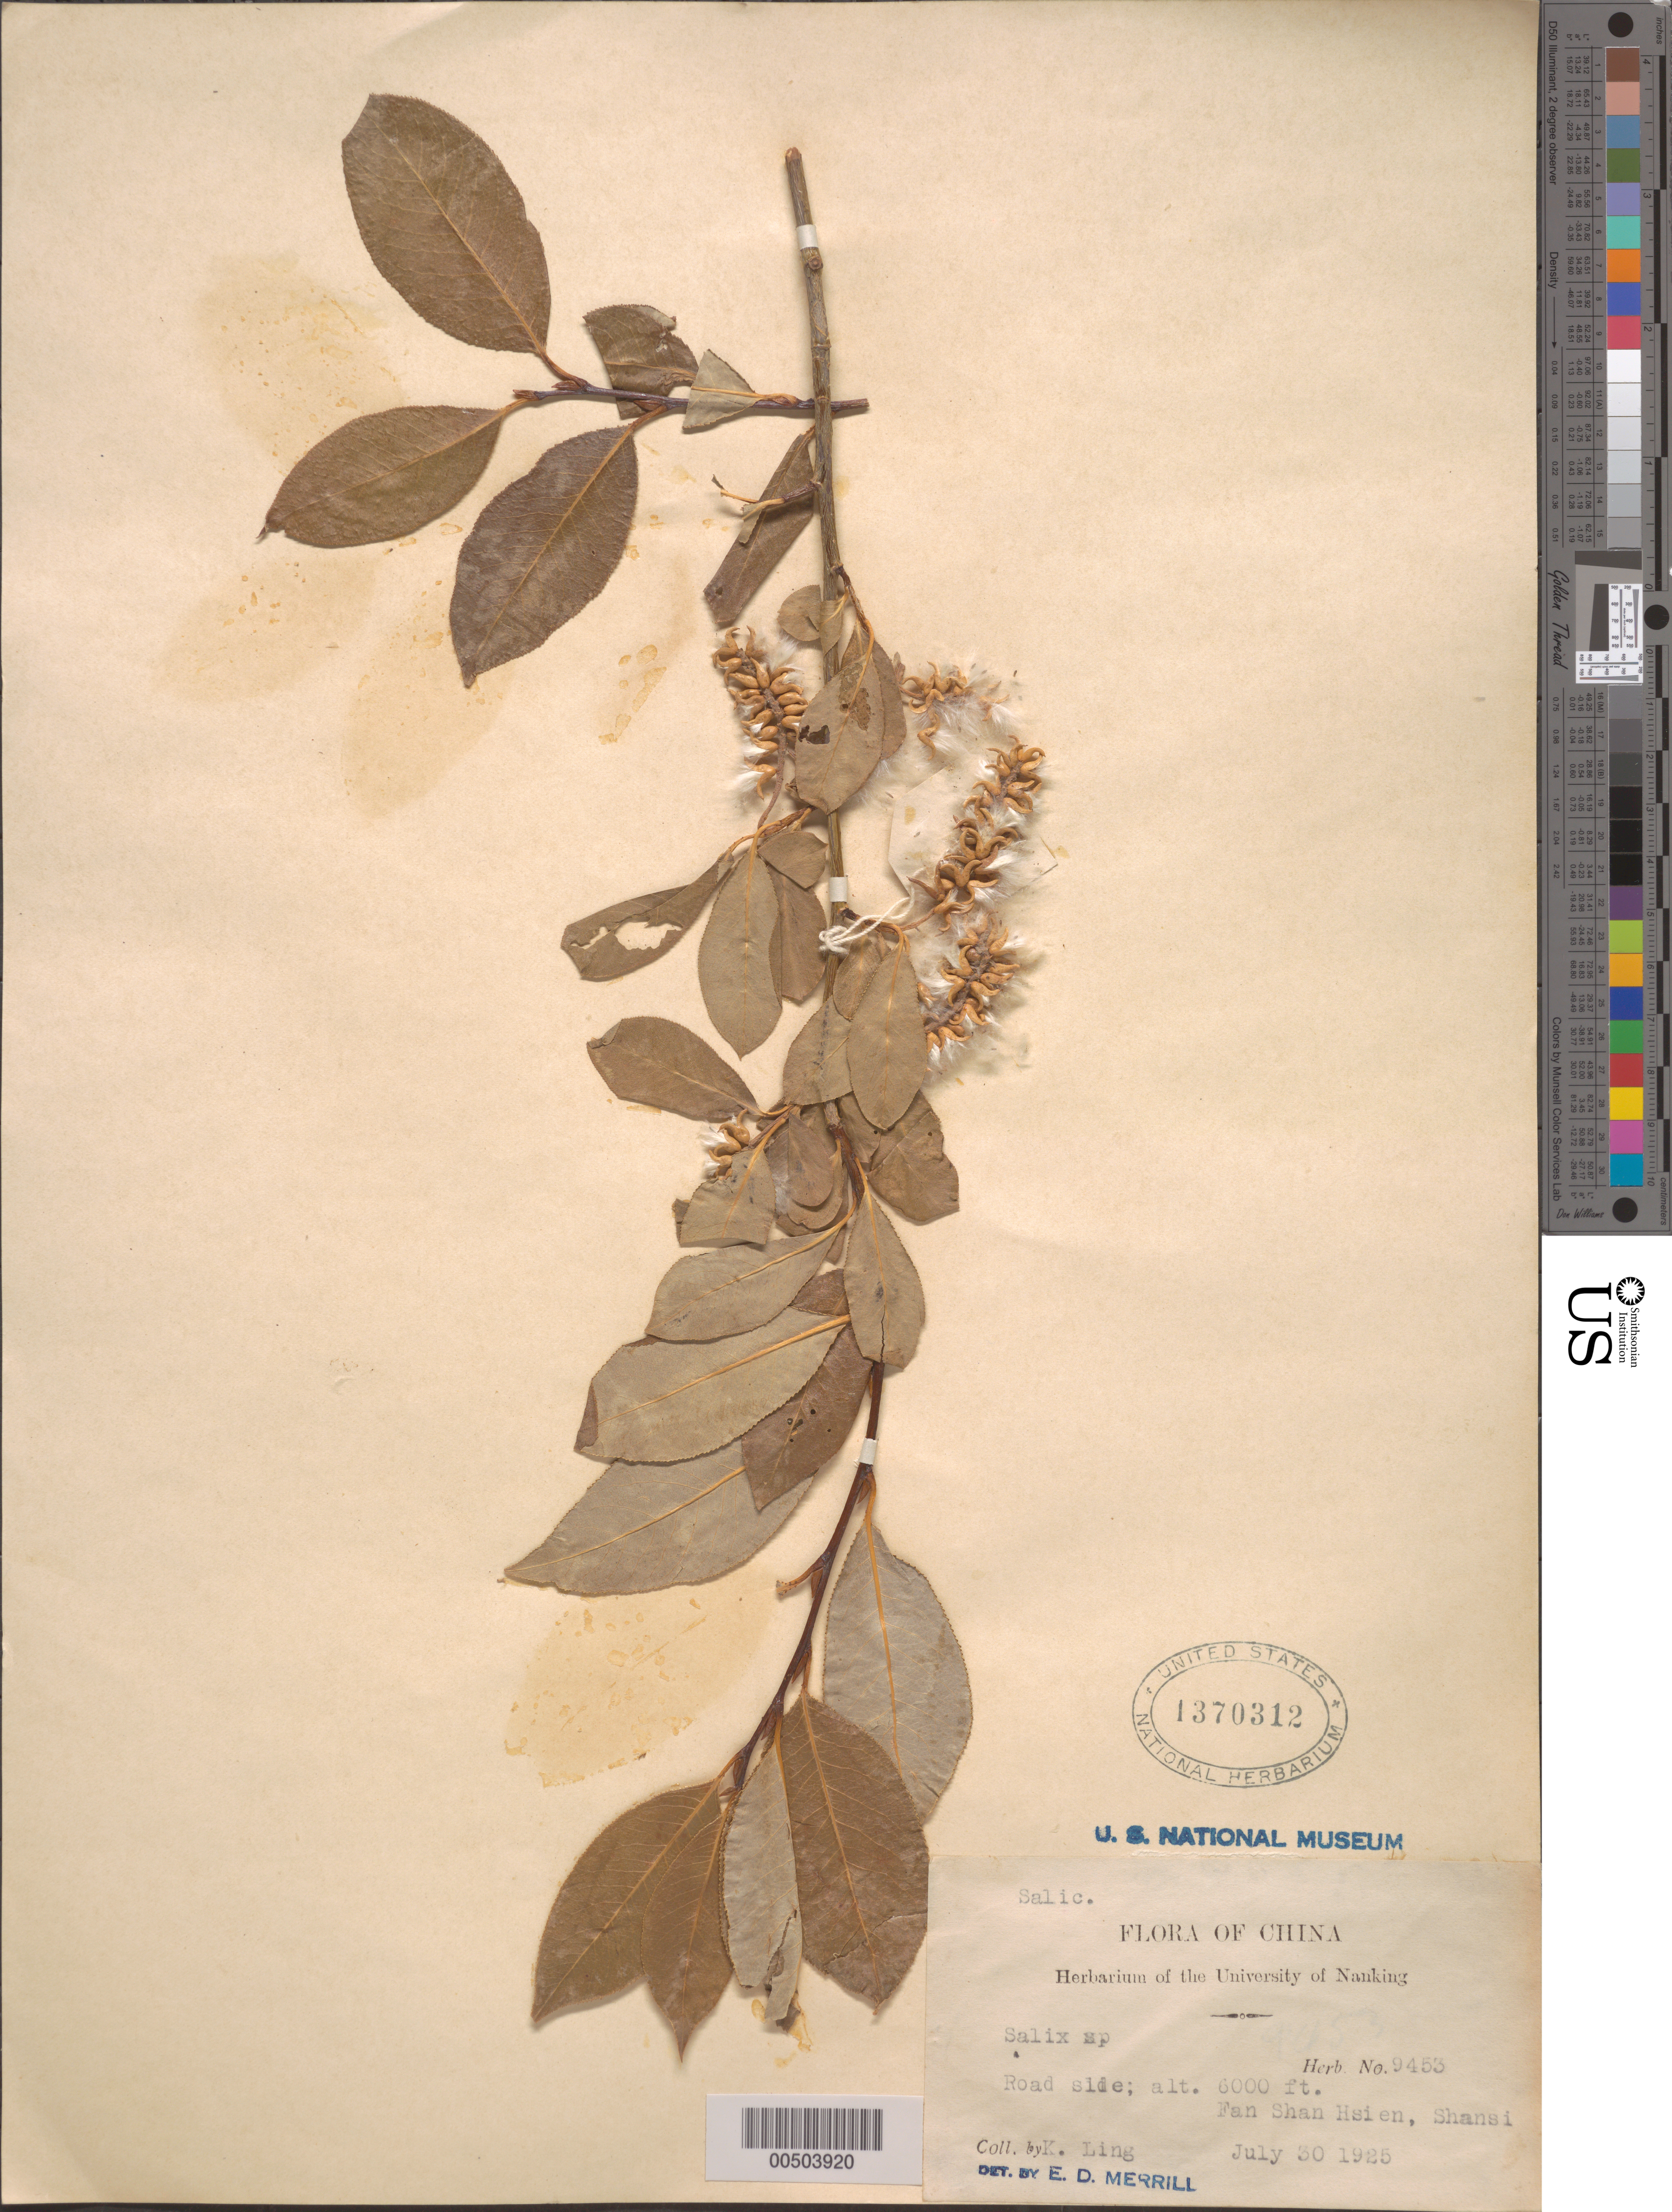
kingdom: Plantae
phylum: Tracheophyta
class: Magnoliopsida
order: Malpighiales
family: Salicaceae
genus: Salix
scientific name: Salix sp.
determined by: Merrill, Elmer D.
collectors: K. Ling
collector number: herb. no. 9453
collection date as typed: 30 Jul 1925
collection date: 1925-07-30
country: China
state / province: Shanxi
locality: Fan Shan District (Fang-shan Hsien or Fangshan Xian?), road side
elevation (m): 1829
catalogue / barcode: US 1370312